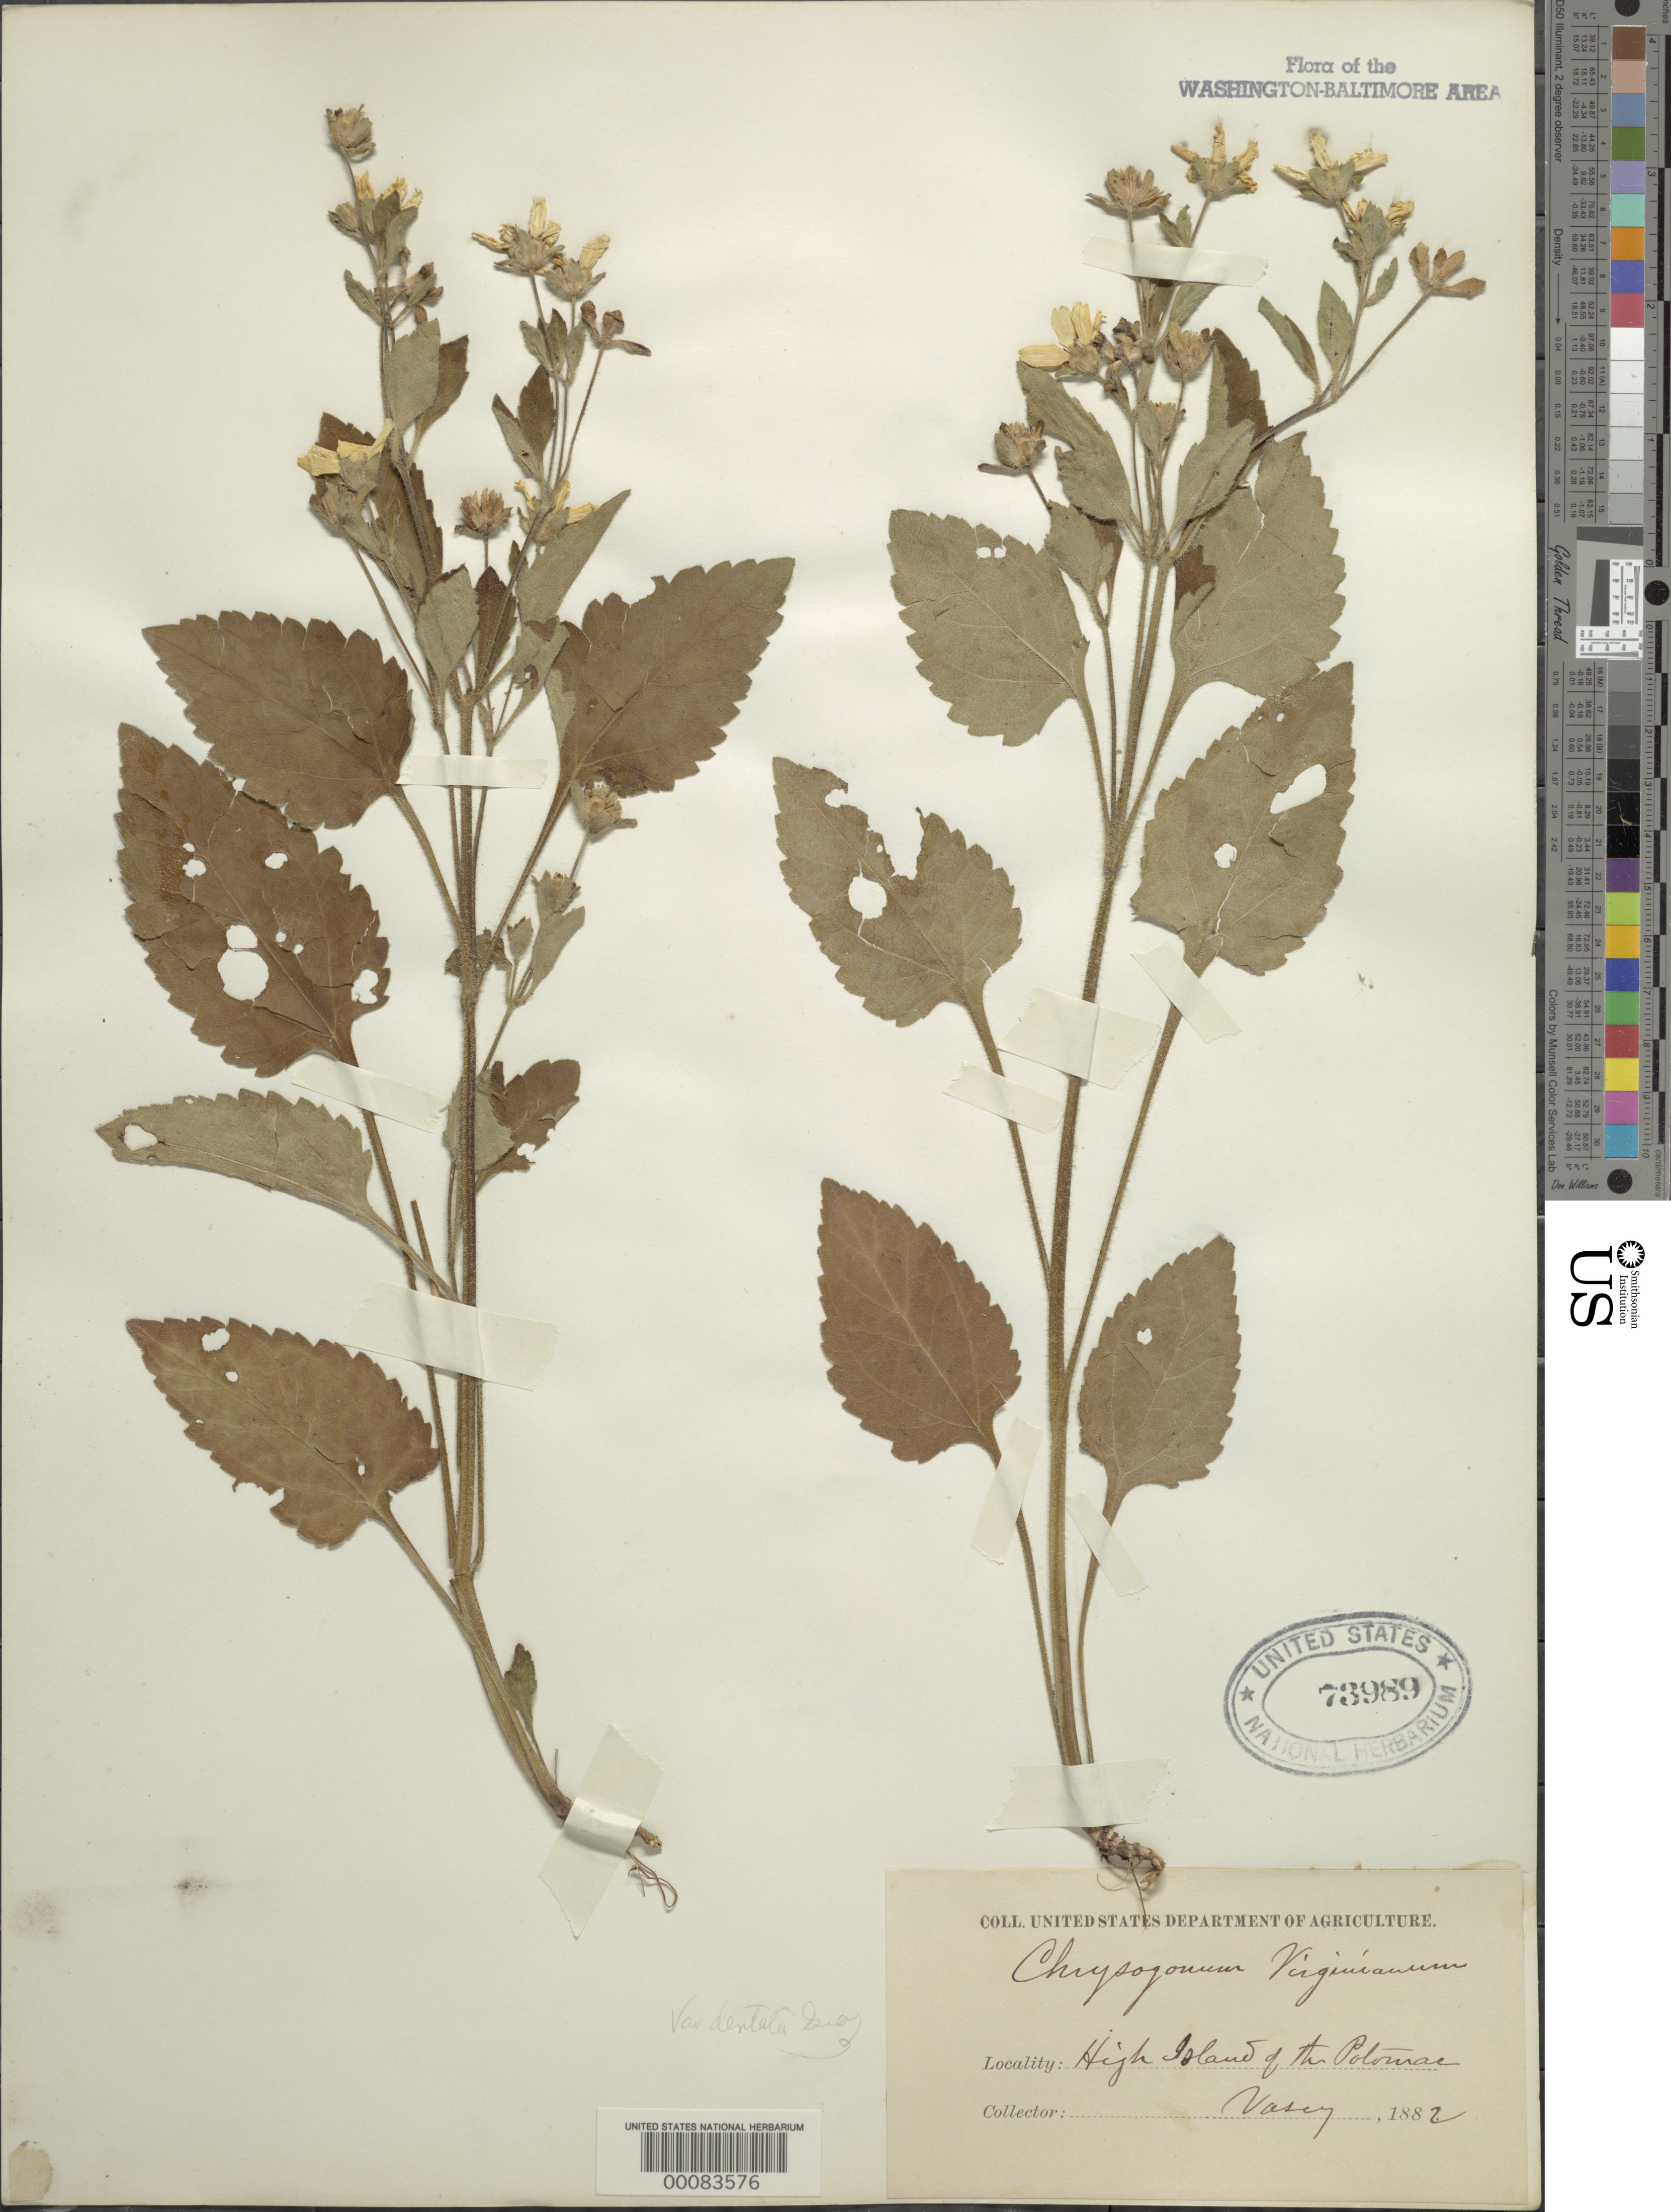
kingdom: Plantae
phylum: Tracheophyta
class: Magnoliopsida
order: Asterales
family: Asteraceae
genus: Chrysogonum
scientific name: Chrysogonum virginianum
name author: L.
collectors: G. Vasey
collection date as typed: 1882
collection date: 1882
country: United States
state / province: Maryland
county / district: Montgomery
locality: High Island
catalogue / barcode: US 73989